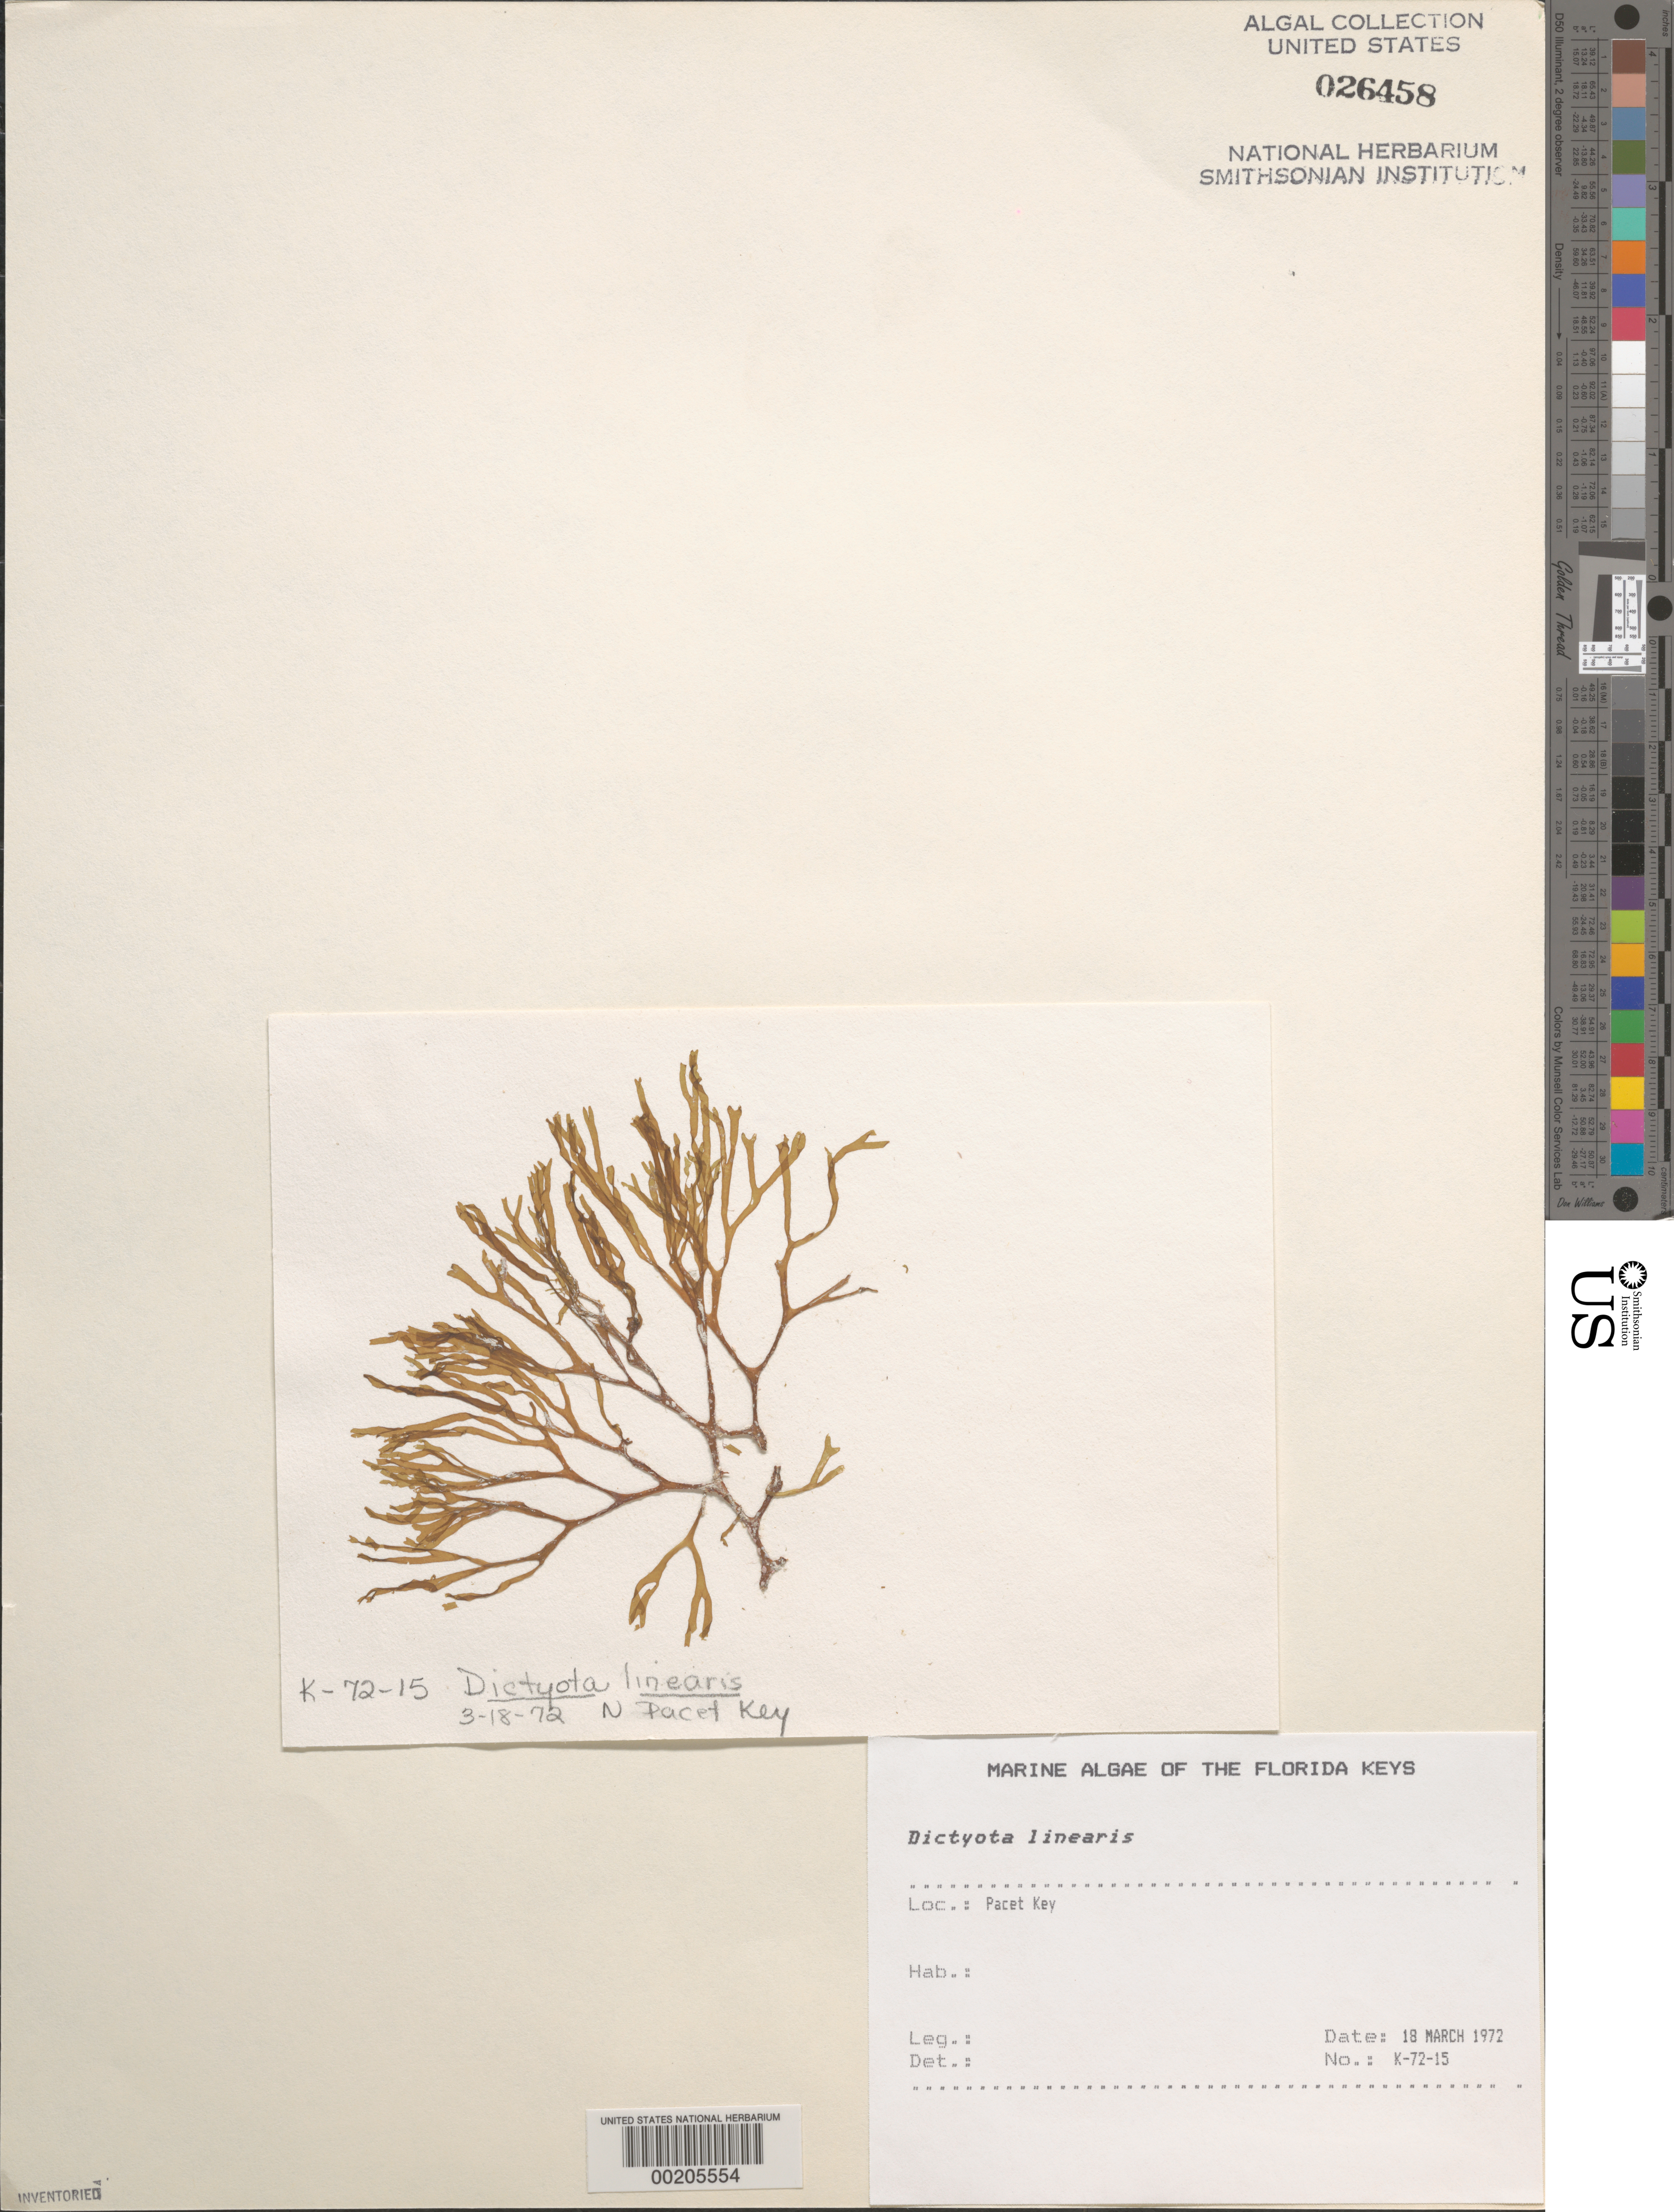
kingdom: Chromista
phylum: Ochrophyta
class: Phaeophyceae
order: Dictyotales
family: Dictyotaceae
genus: Dictyota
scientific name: Dictyota linearis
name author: (C. Agardh) Grev.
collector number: K-72-15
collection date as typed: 18 Mar 1972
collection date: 1972-03-18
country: United States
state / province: Florida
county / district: Monroe County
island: Pacet Key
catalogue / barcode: US 26458